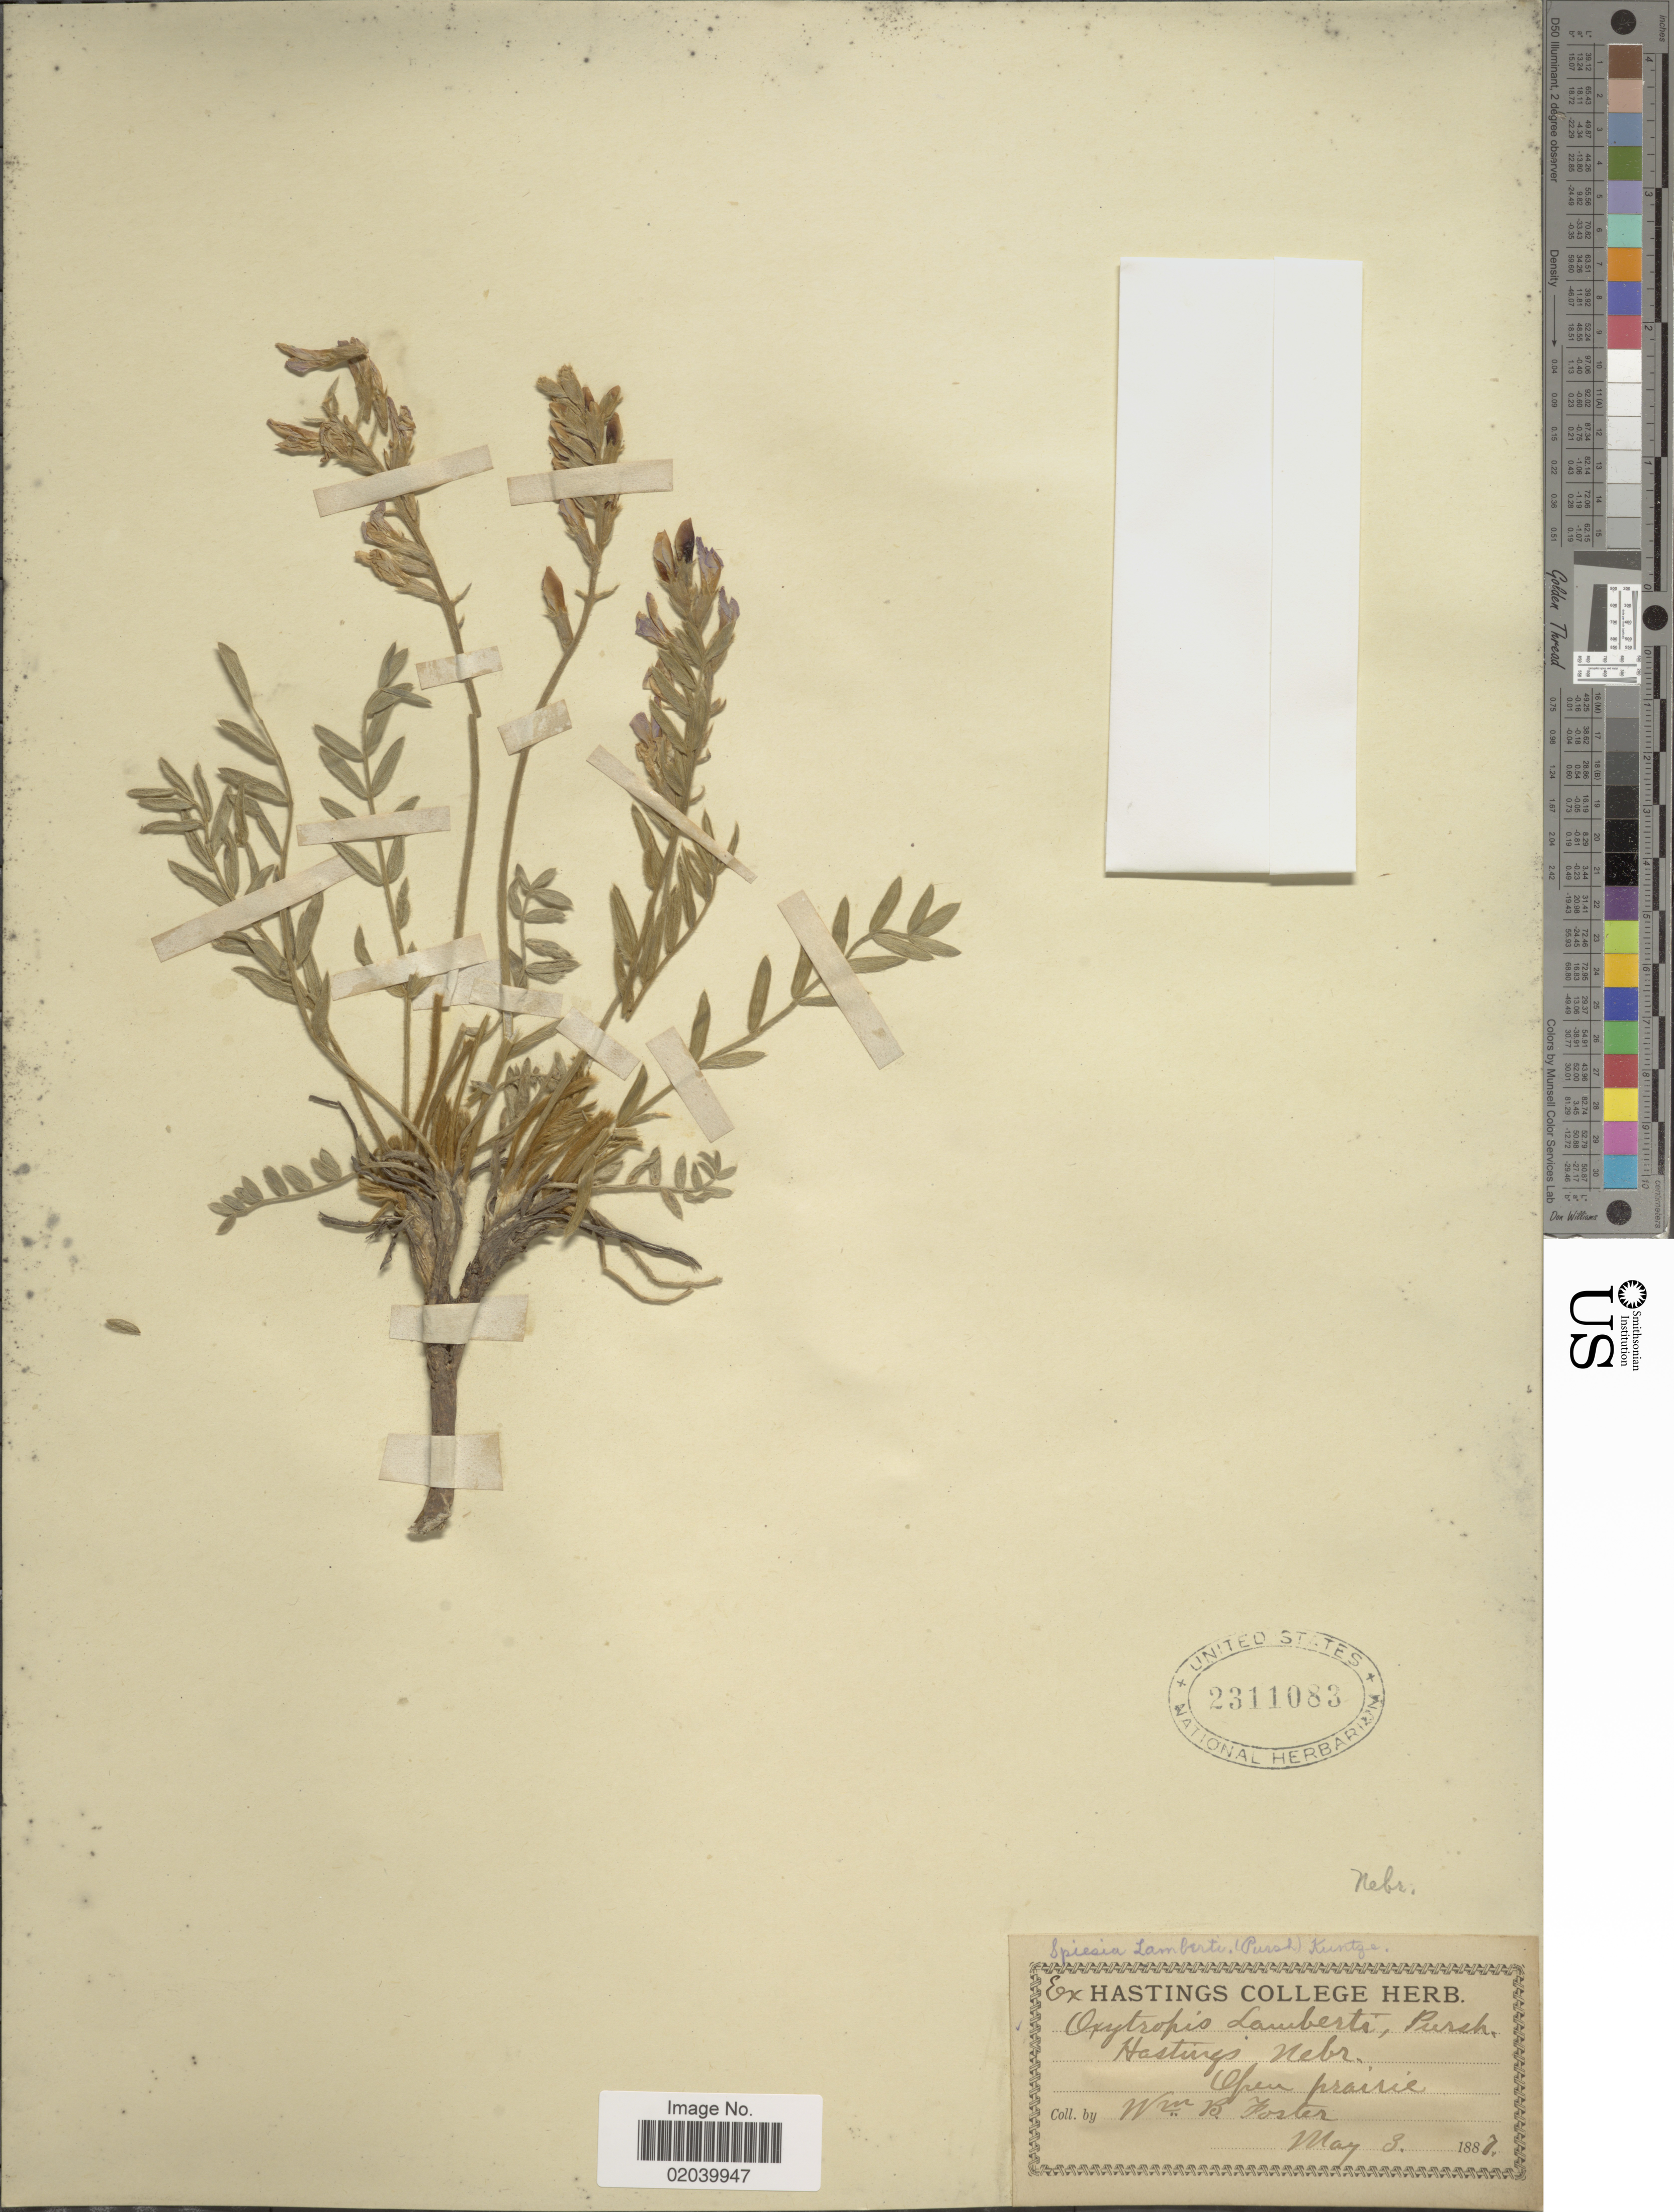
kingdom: Plantae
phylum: Tracheophyta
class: Magnoliopsida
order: Fabales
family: Fabaceae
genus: Oxytropis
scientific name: Oxytropis lambertii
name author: Pursh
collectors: W. Foster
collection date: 1887-05-03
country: United States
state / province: Nebraska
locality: Hastings Nebr.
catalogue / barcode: US 2311083